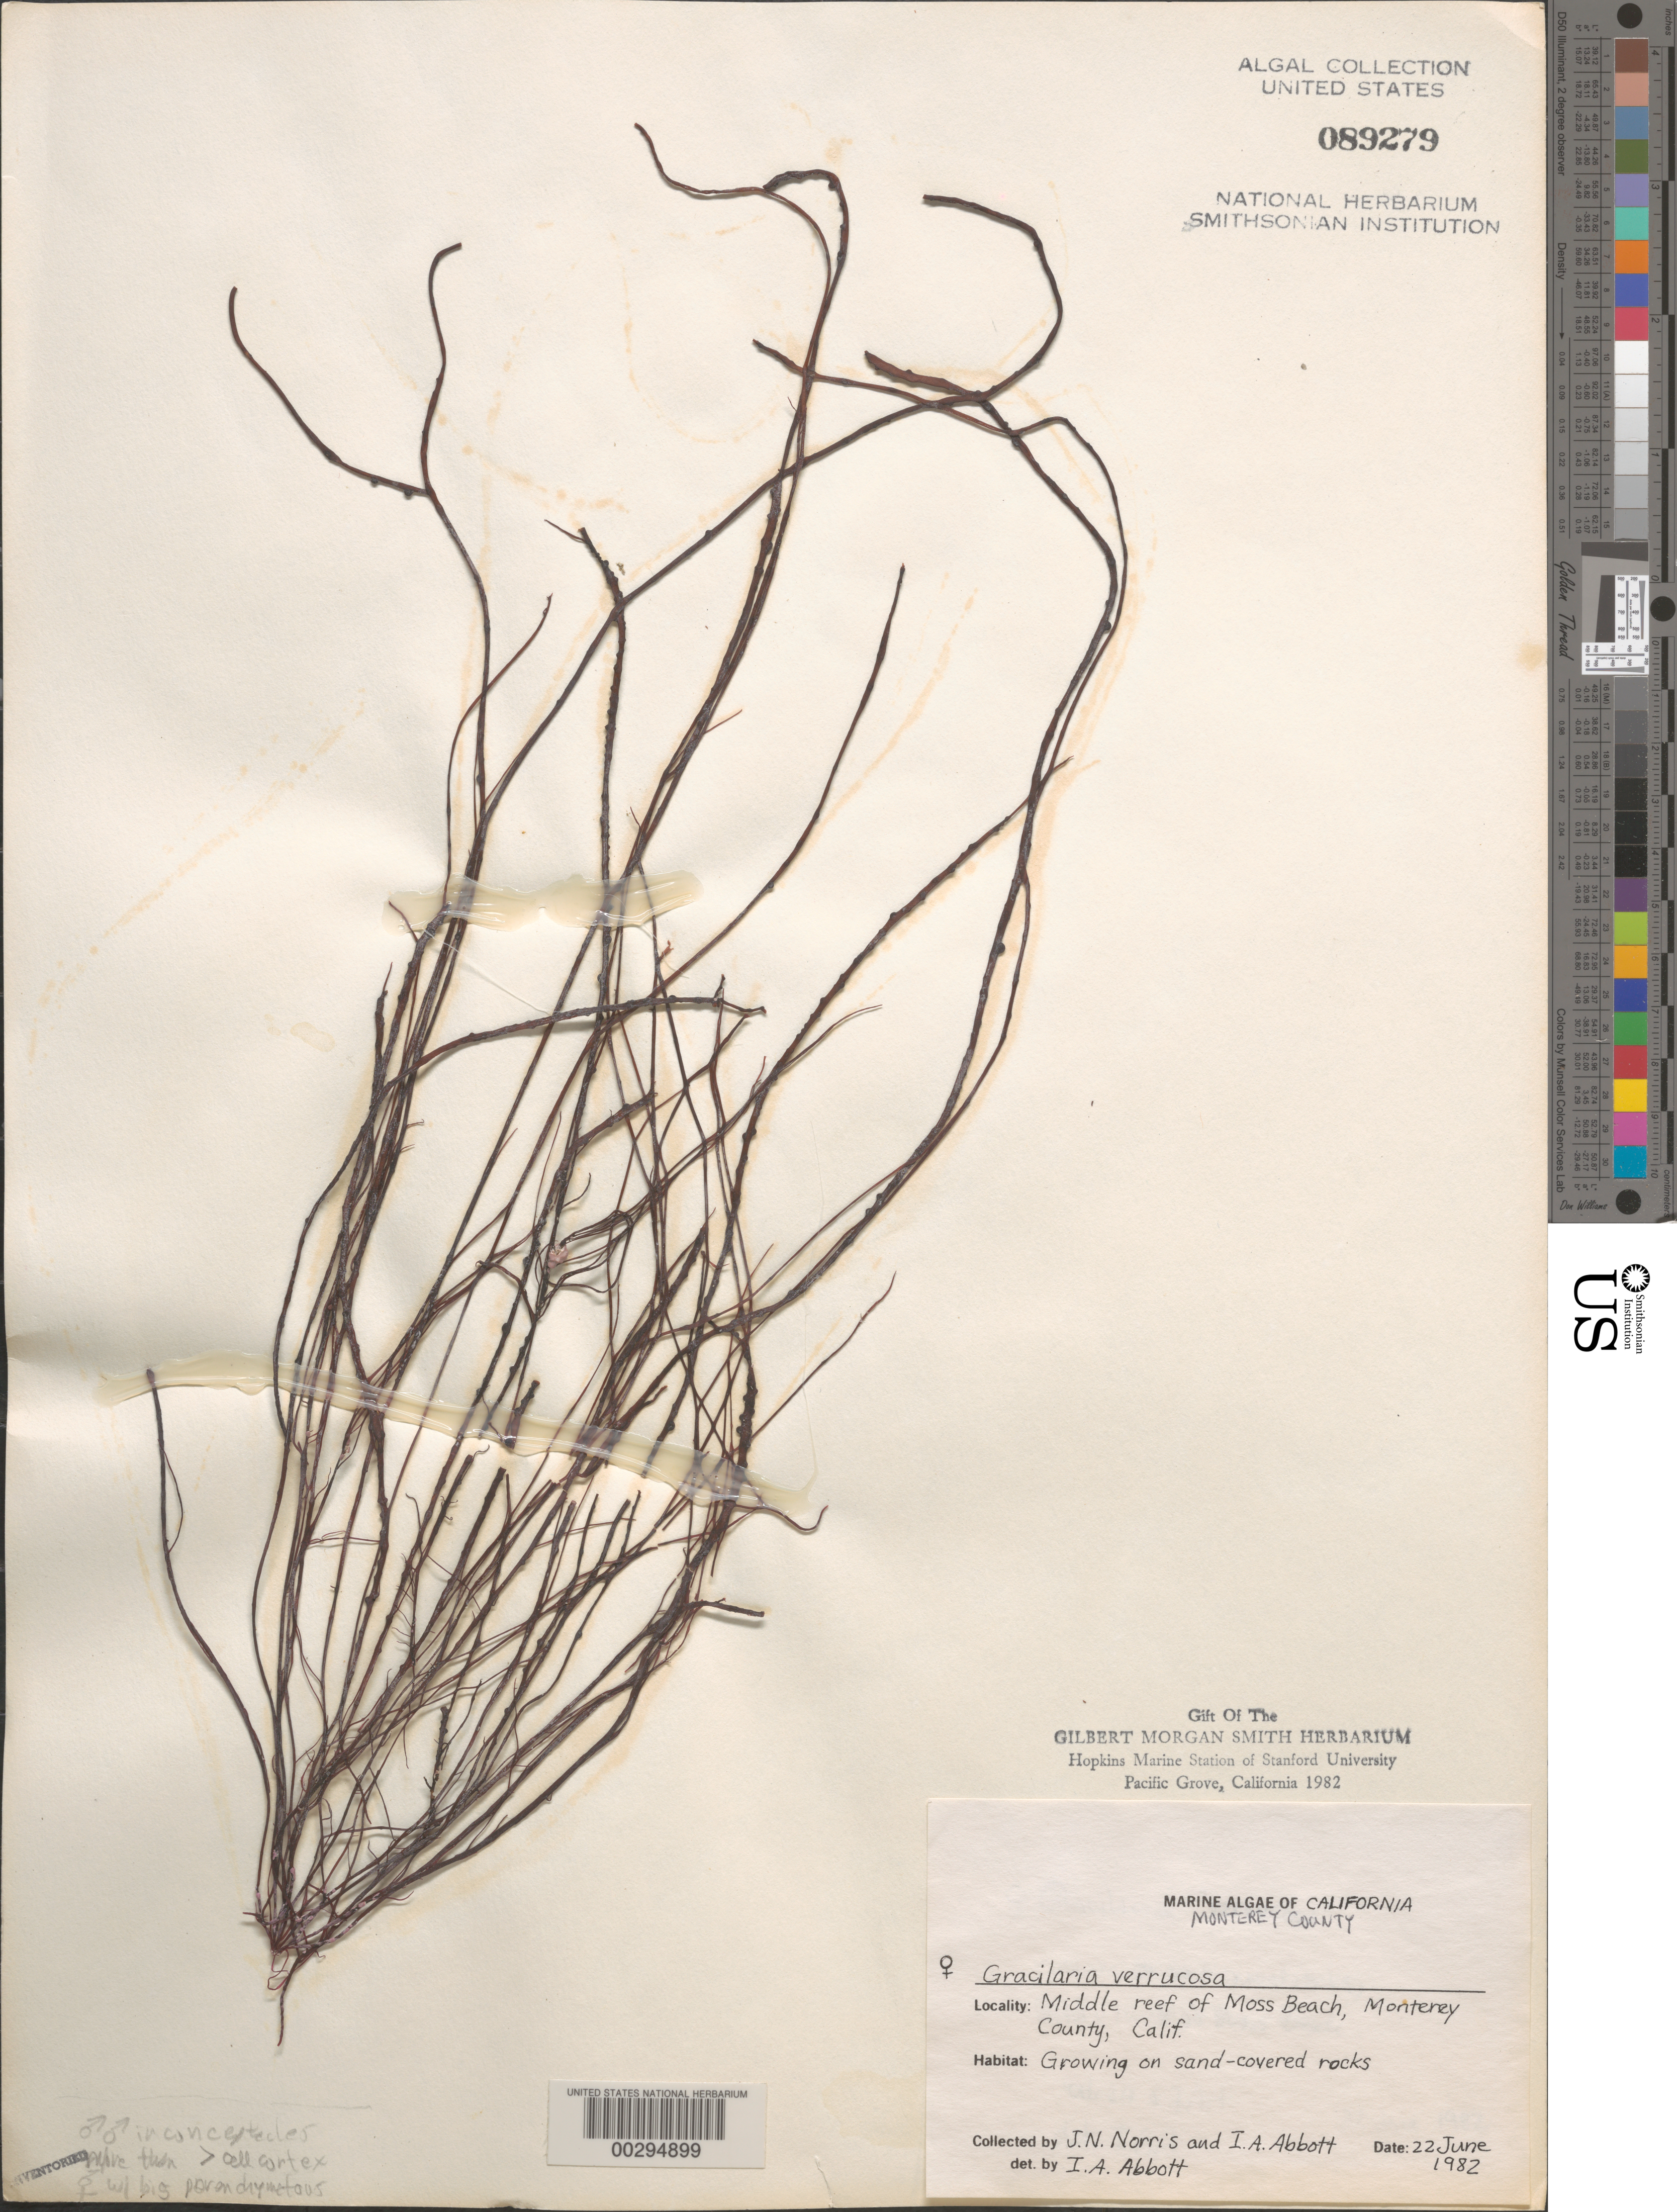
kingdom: Plantae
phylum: Rhodophyta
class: Florideophyceae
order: Gracilariales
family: Gracilariaceae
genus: Gracilariopsis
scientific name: Gracilariopsis longissima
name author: (S.G. Gmel.) Steentoft et al.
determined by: Algae name updating Project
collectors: J. N. Norris & I. A. Abbott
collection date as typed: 22 Jun 1982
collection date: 1982-06-22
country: United States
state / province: California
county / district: Monterey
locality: Middle Reef of Moss Beach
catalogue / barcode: US 89279